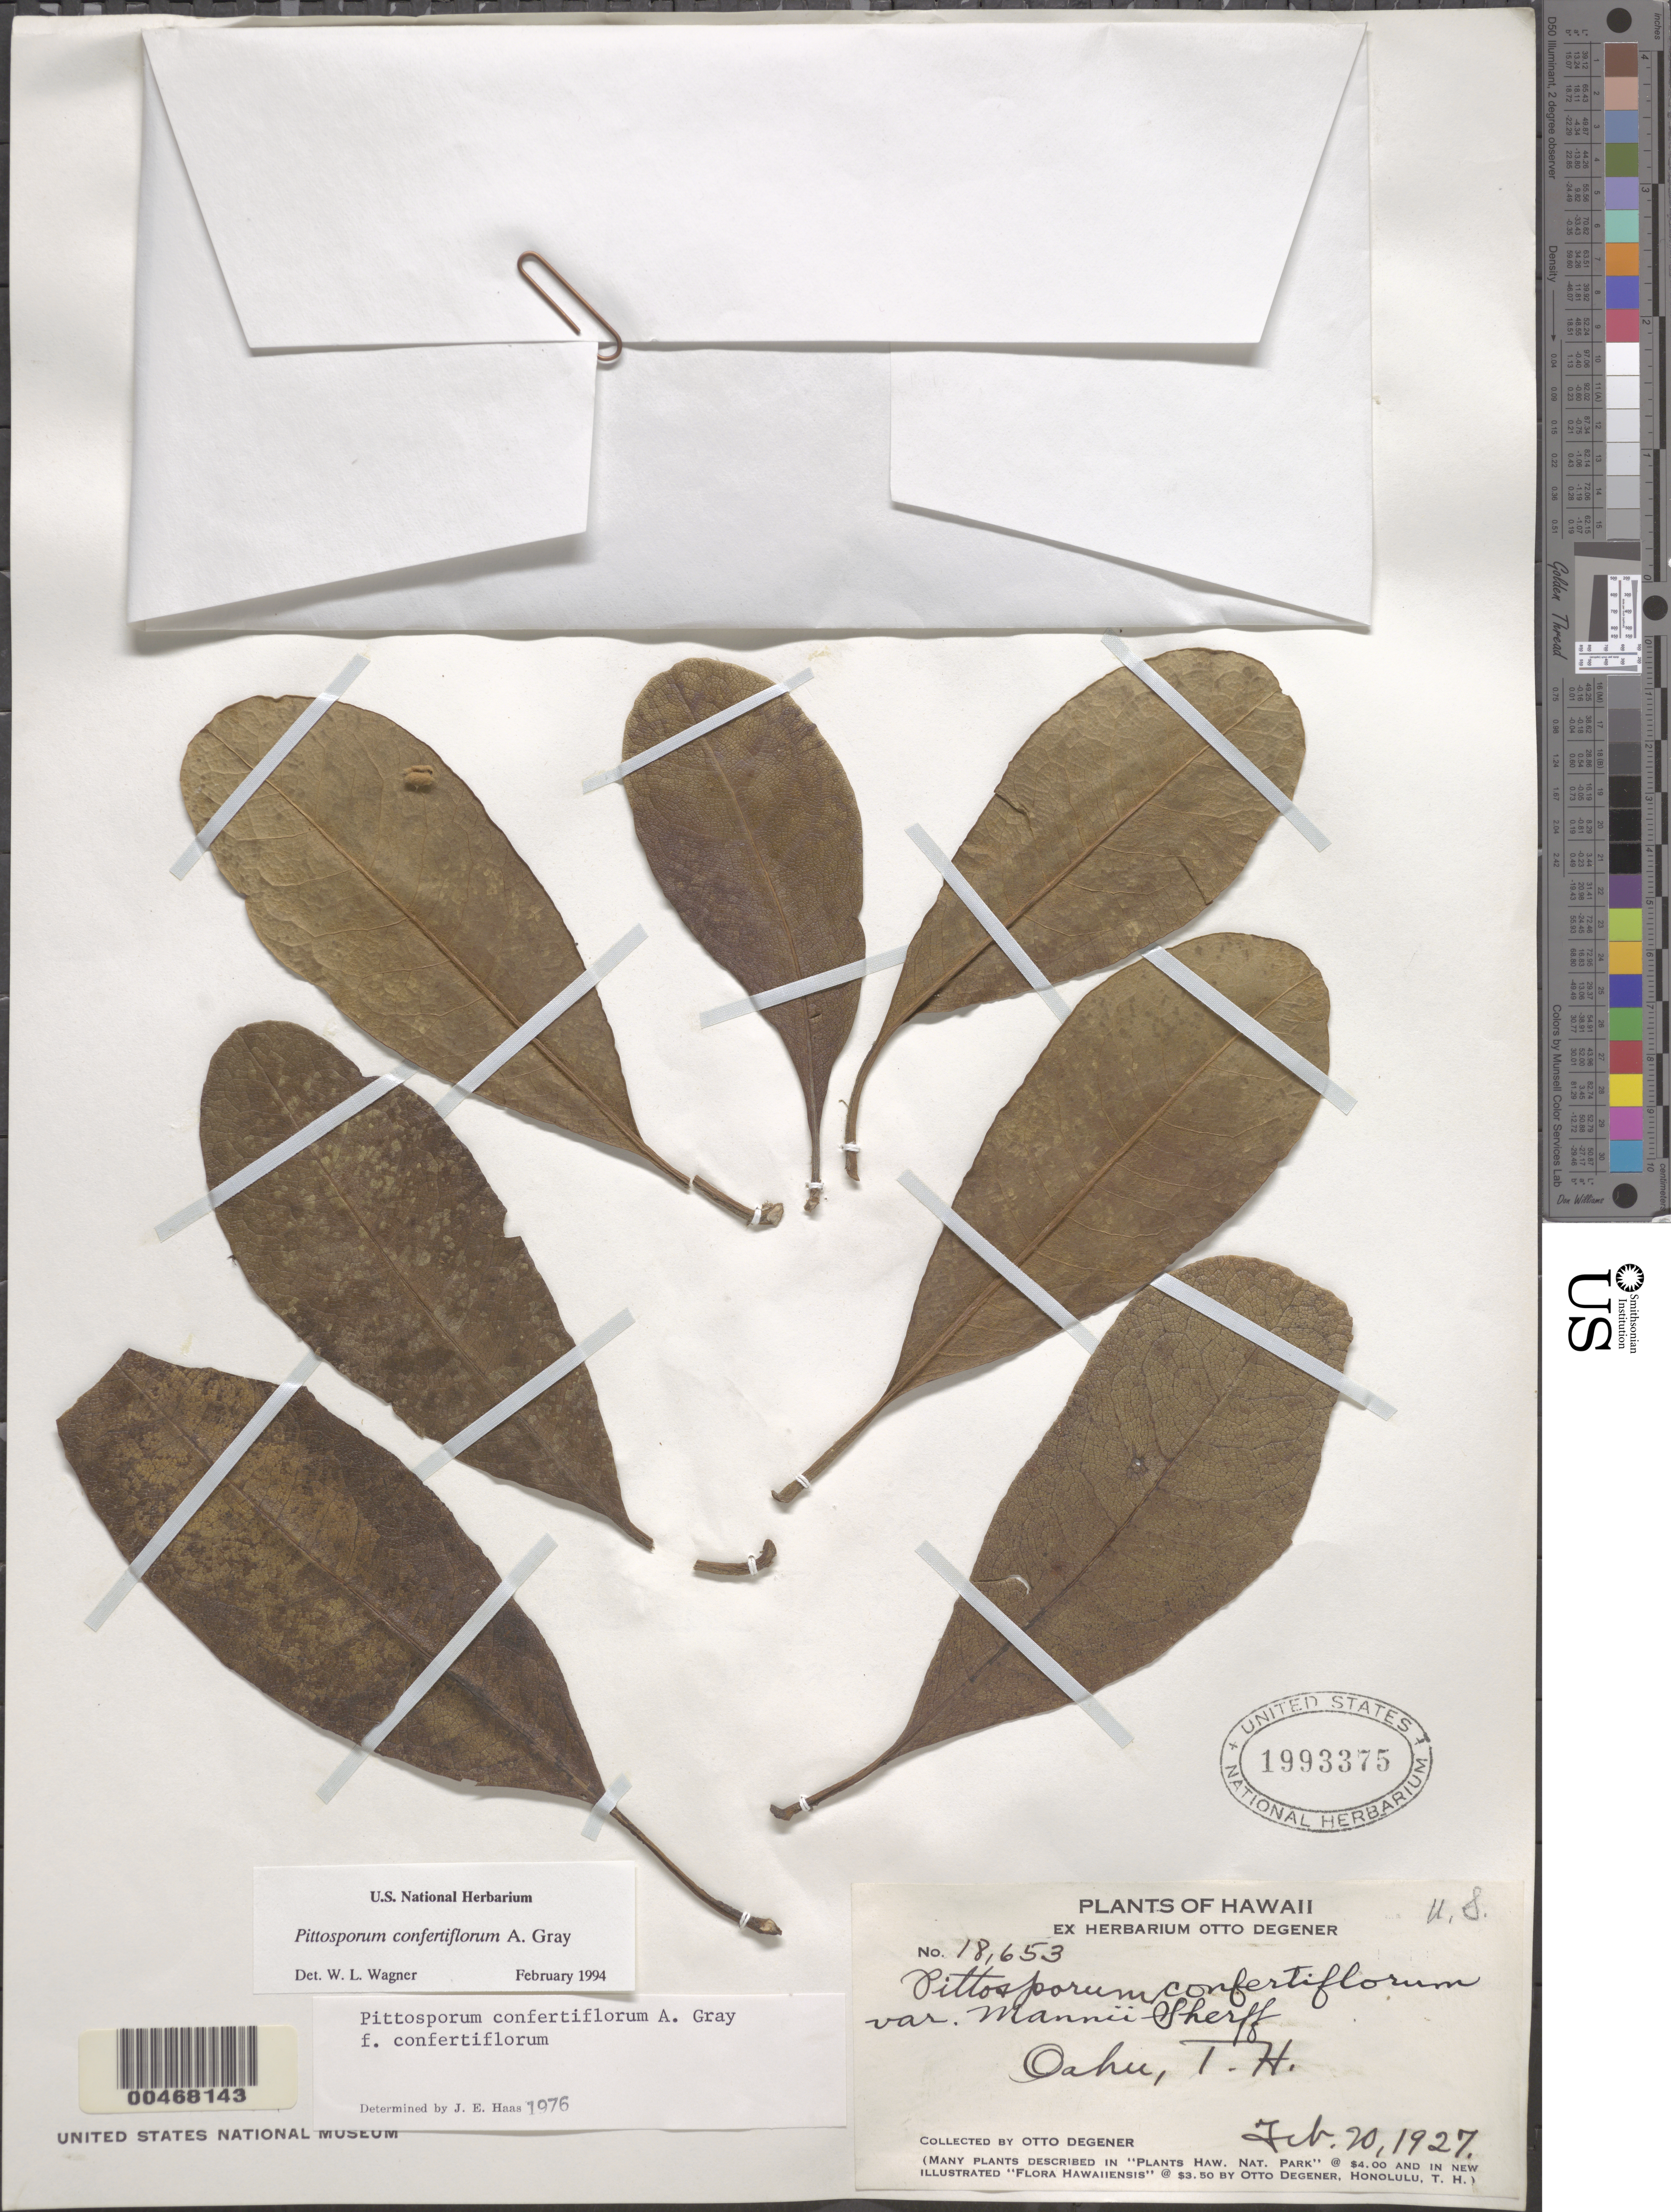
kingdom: Plantae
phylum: Tracheophyta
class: Magnoliopsida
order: Apiales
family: Pittosporaceae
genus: Pittosporum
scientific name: Pittosporum confertiflorum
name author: A. Gray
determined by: Wagner, W. L., (BOT), Smithsonian Institution - National Museum of Natural History (UNITED STATES)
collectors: O. Degener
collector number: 18653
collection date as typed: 20 Feb 1927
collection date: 1927-02-20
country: United States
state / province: Hawaii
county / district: Honolulu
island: Oahu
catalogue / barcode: US 1993375